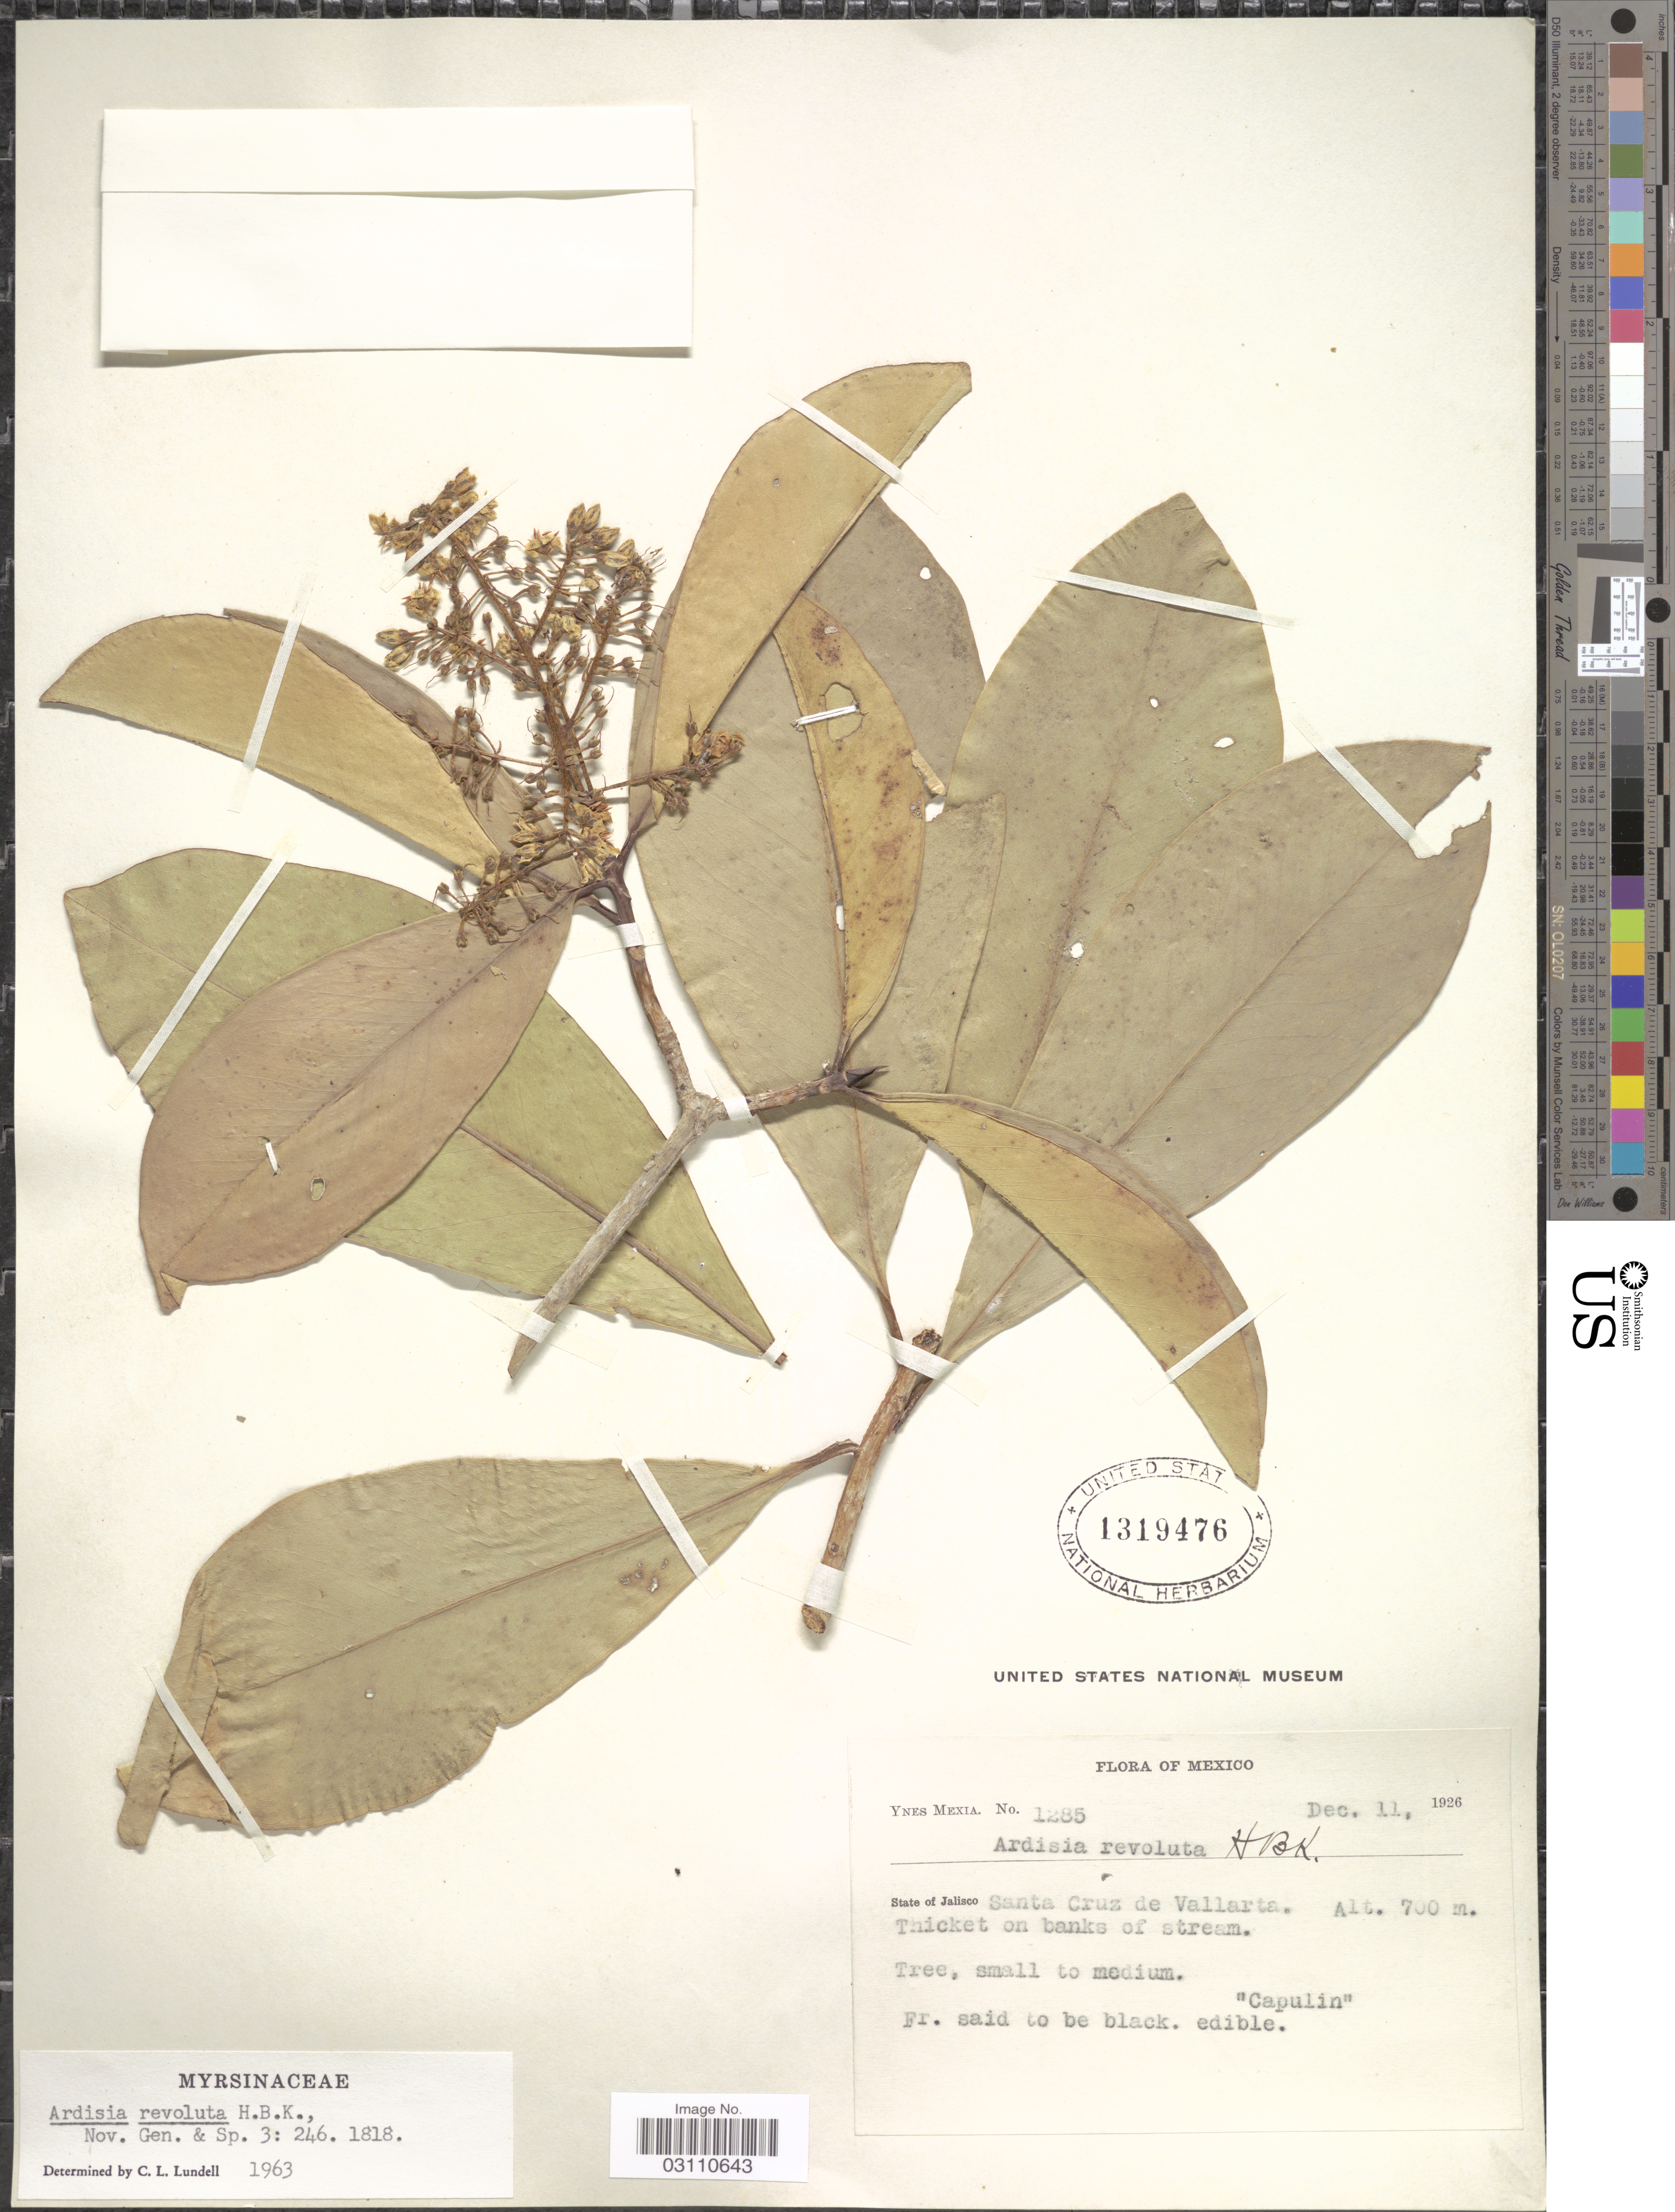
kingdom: Plantae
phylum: Tracheophyta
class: Magnoliopsida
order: Ericales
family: Primulaceae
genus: Ardisia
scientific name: Ardisia revoluta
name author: Kunth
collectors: Y. Mexia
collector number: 1285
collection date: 1926-12-11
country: Mexico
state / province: Jalisco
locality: Santa Cruz de Vallarta. Thicket on banks of stream.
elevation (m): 700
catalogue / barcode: US 1319476